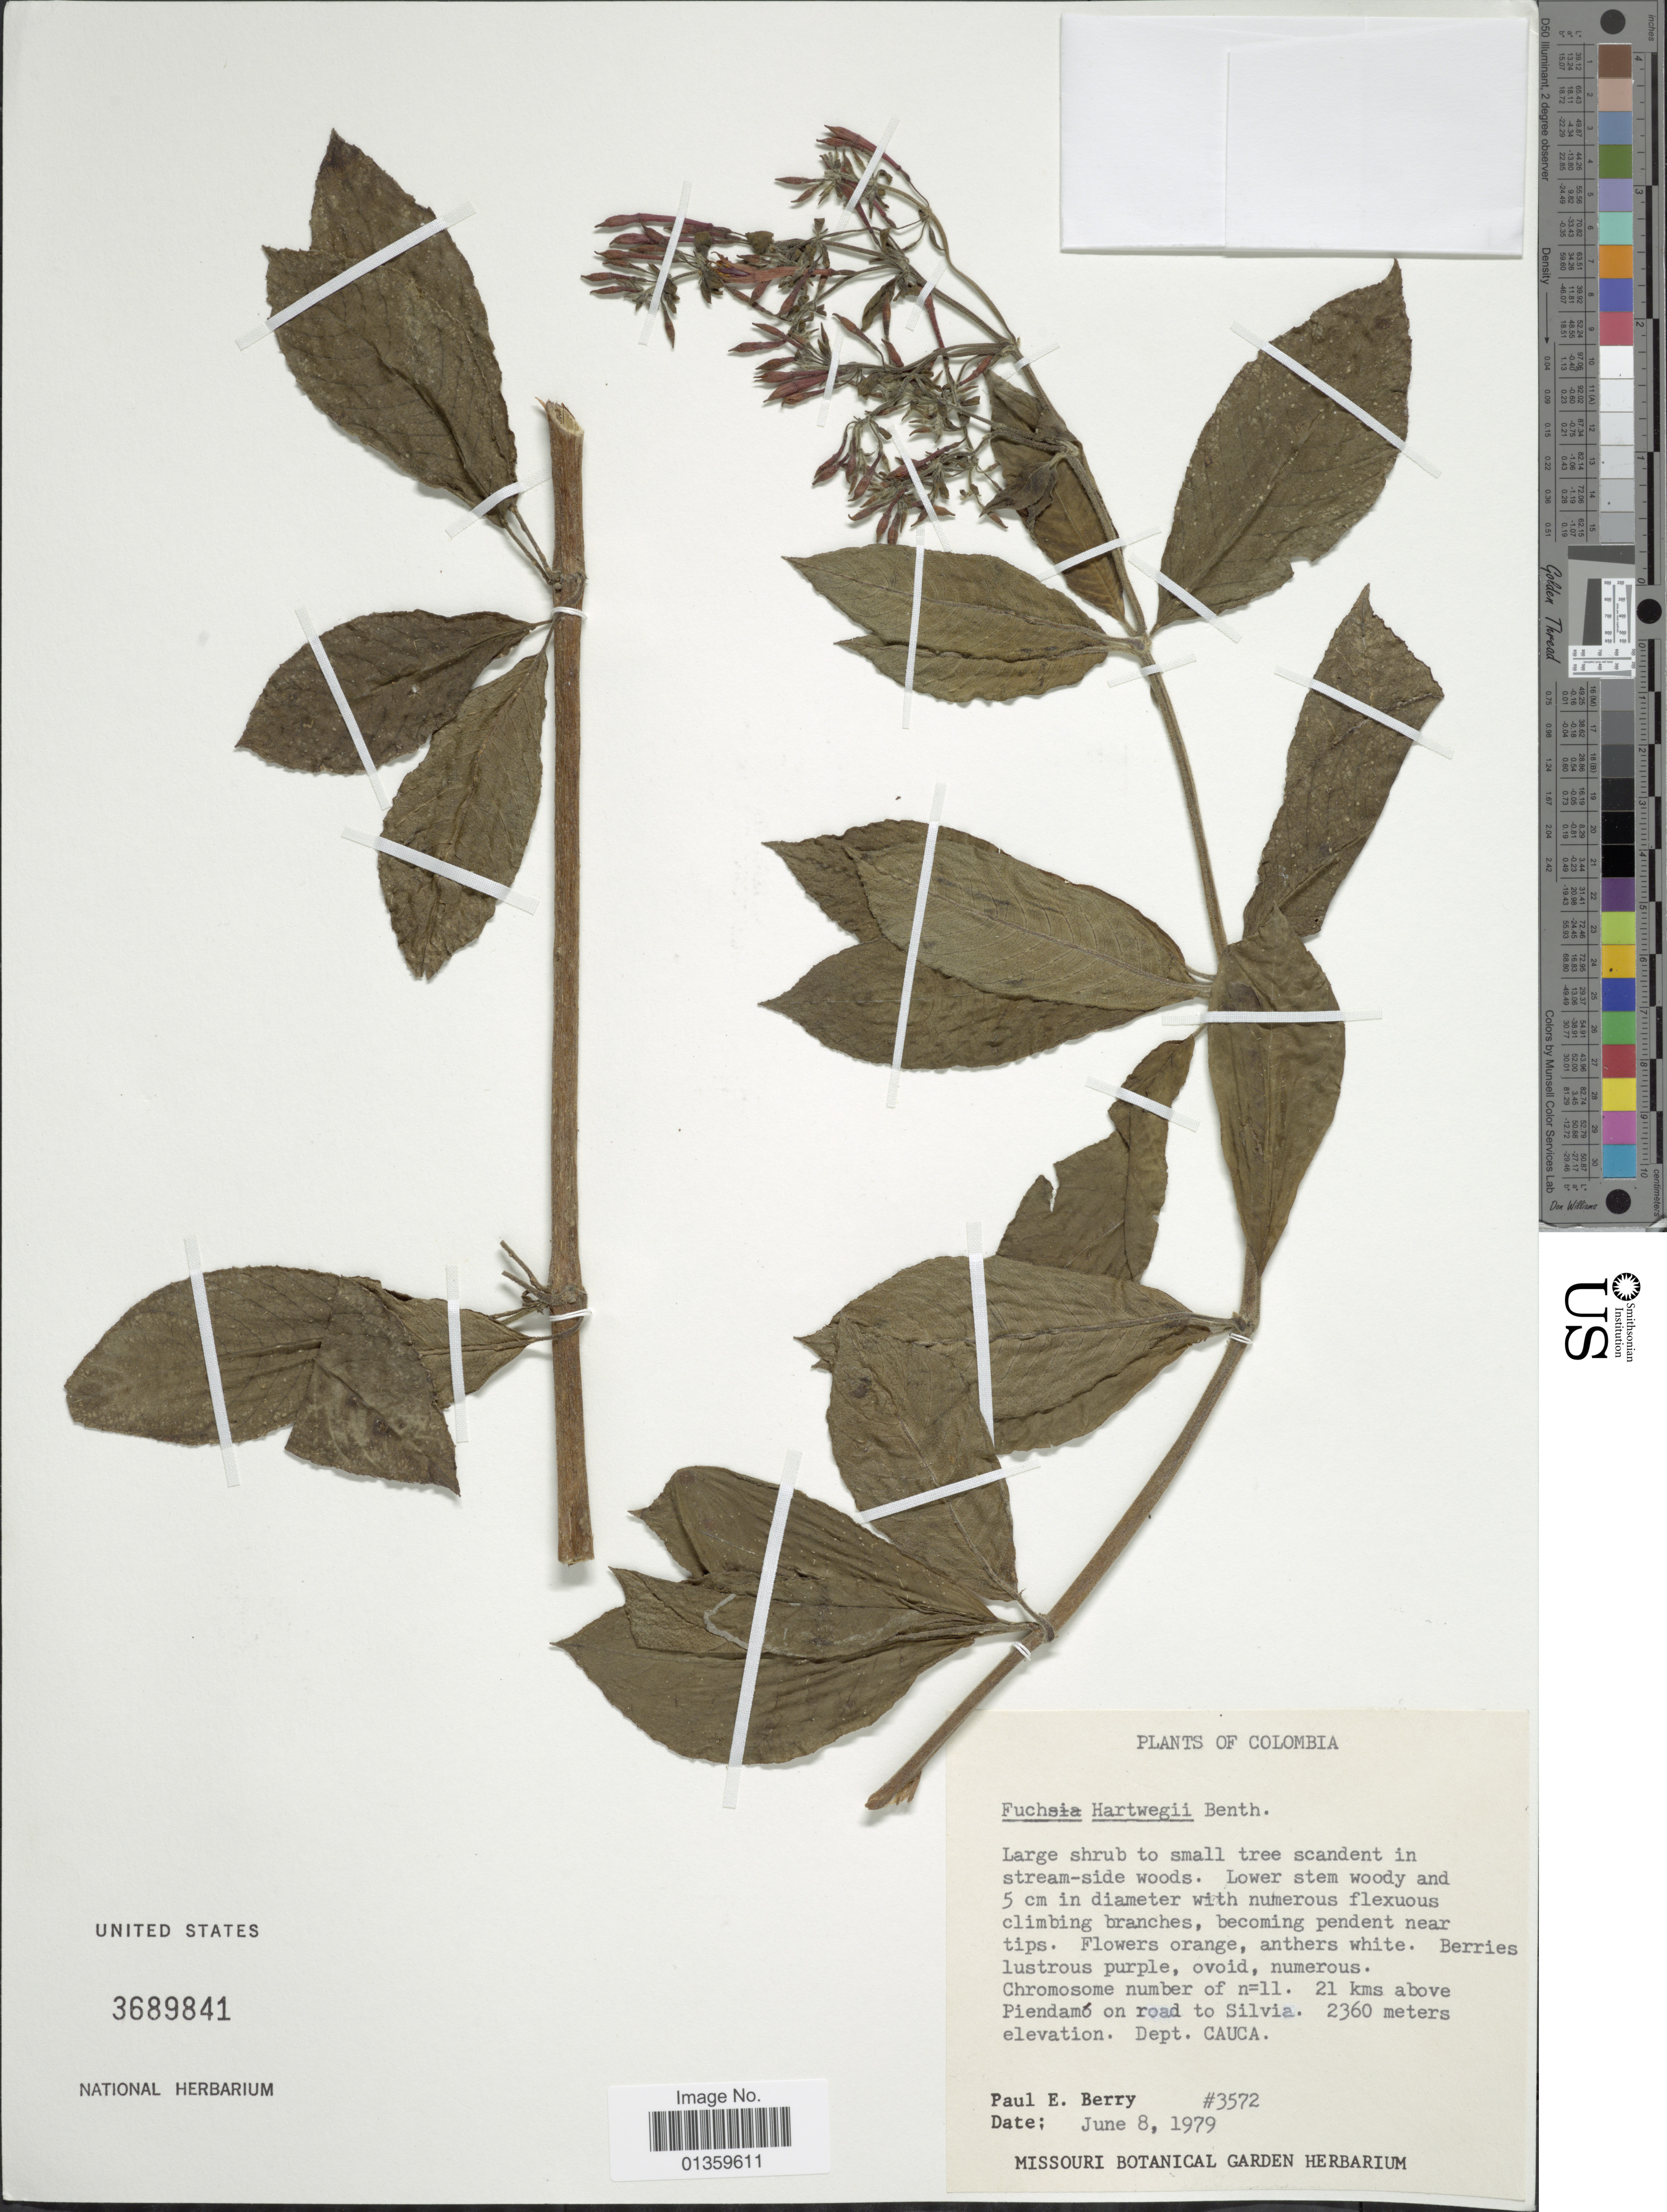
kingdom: Plantae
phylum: Tracheophyta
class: Magnoliopsida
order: Myrtales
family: Onagraceae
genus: Fuchsia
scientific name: Fuchsia hartwegii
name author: Benth.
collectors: P. E. Berry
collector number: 3572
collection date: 1979-06-08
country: Colombia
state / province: Cauca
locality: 21 kms above Piendamó on road to Silvia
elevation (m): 2360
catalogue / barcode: US 3689841